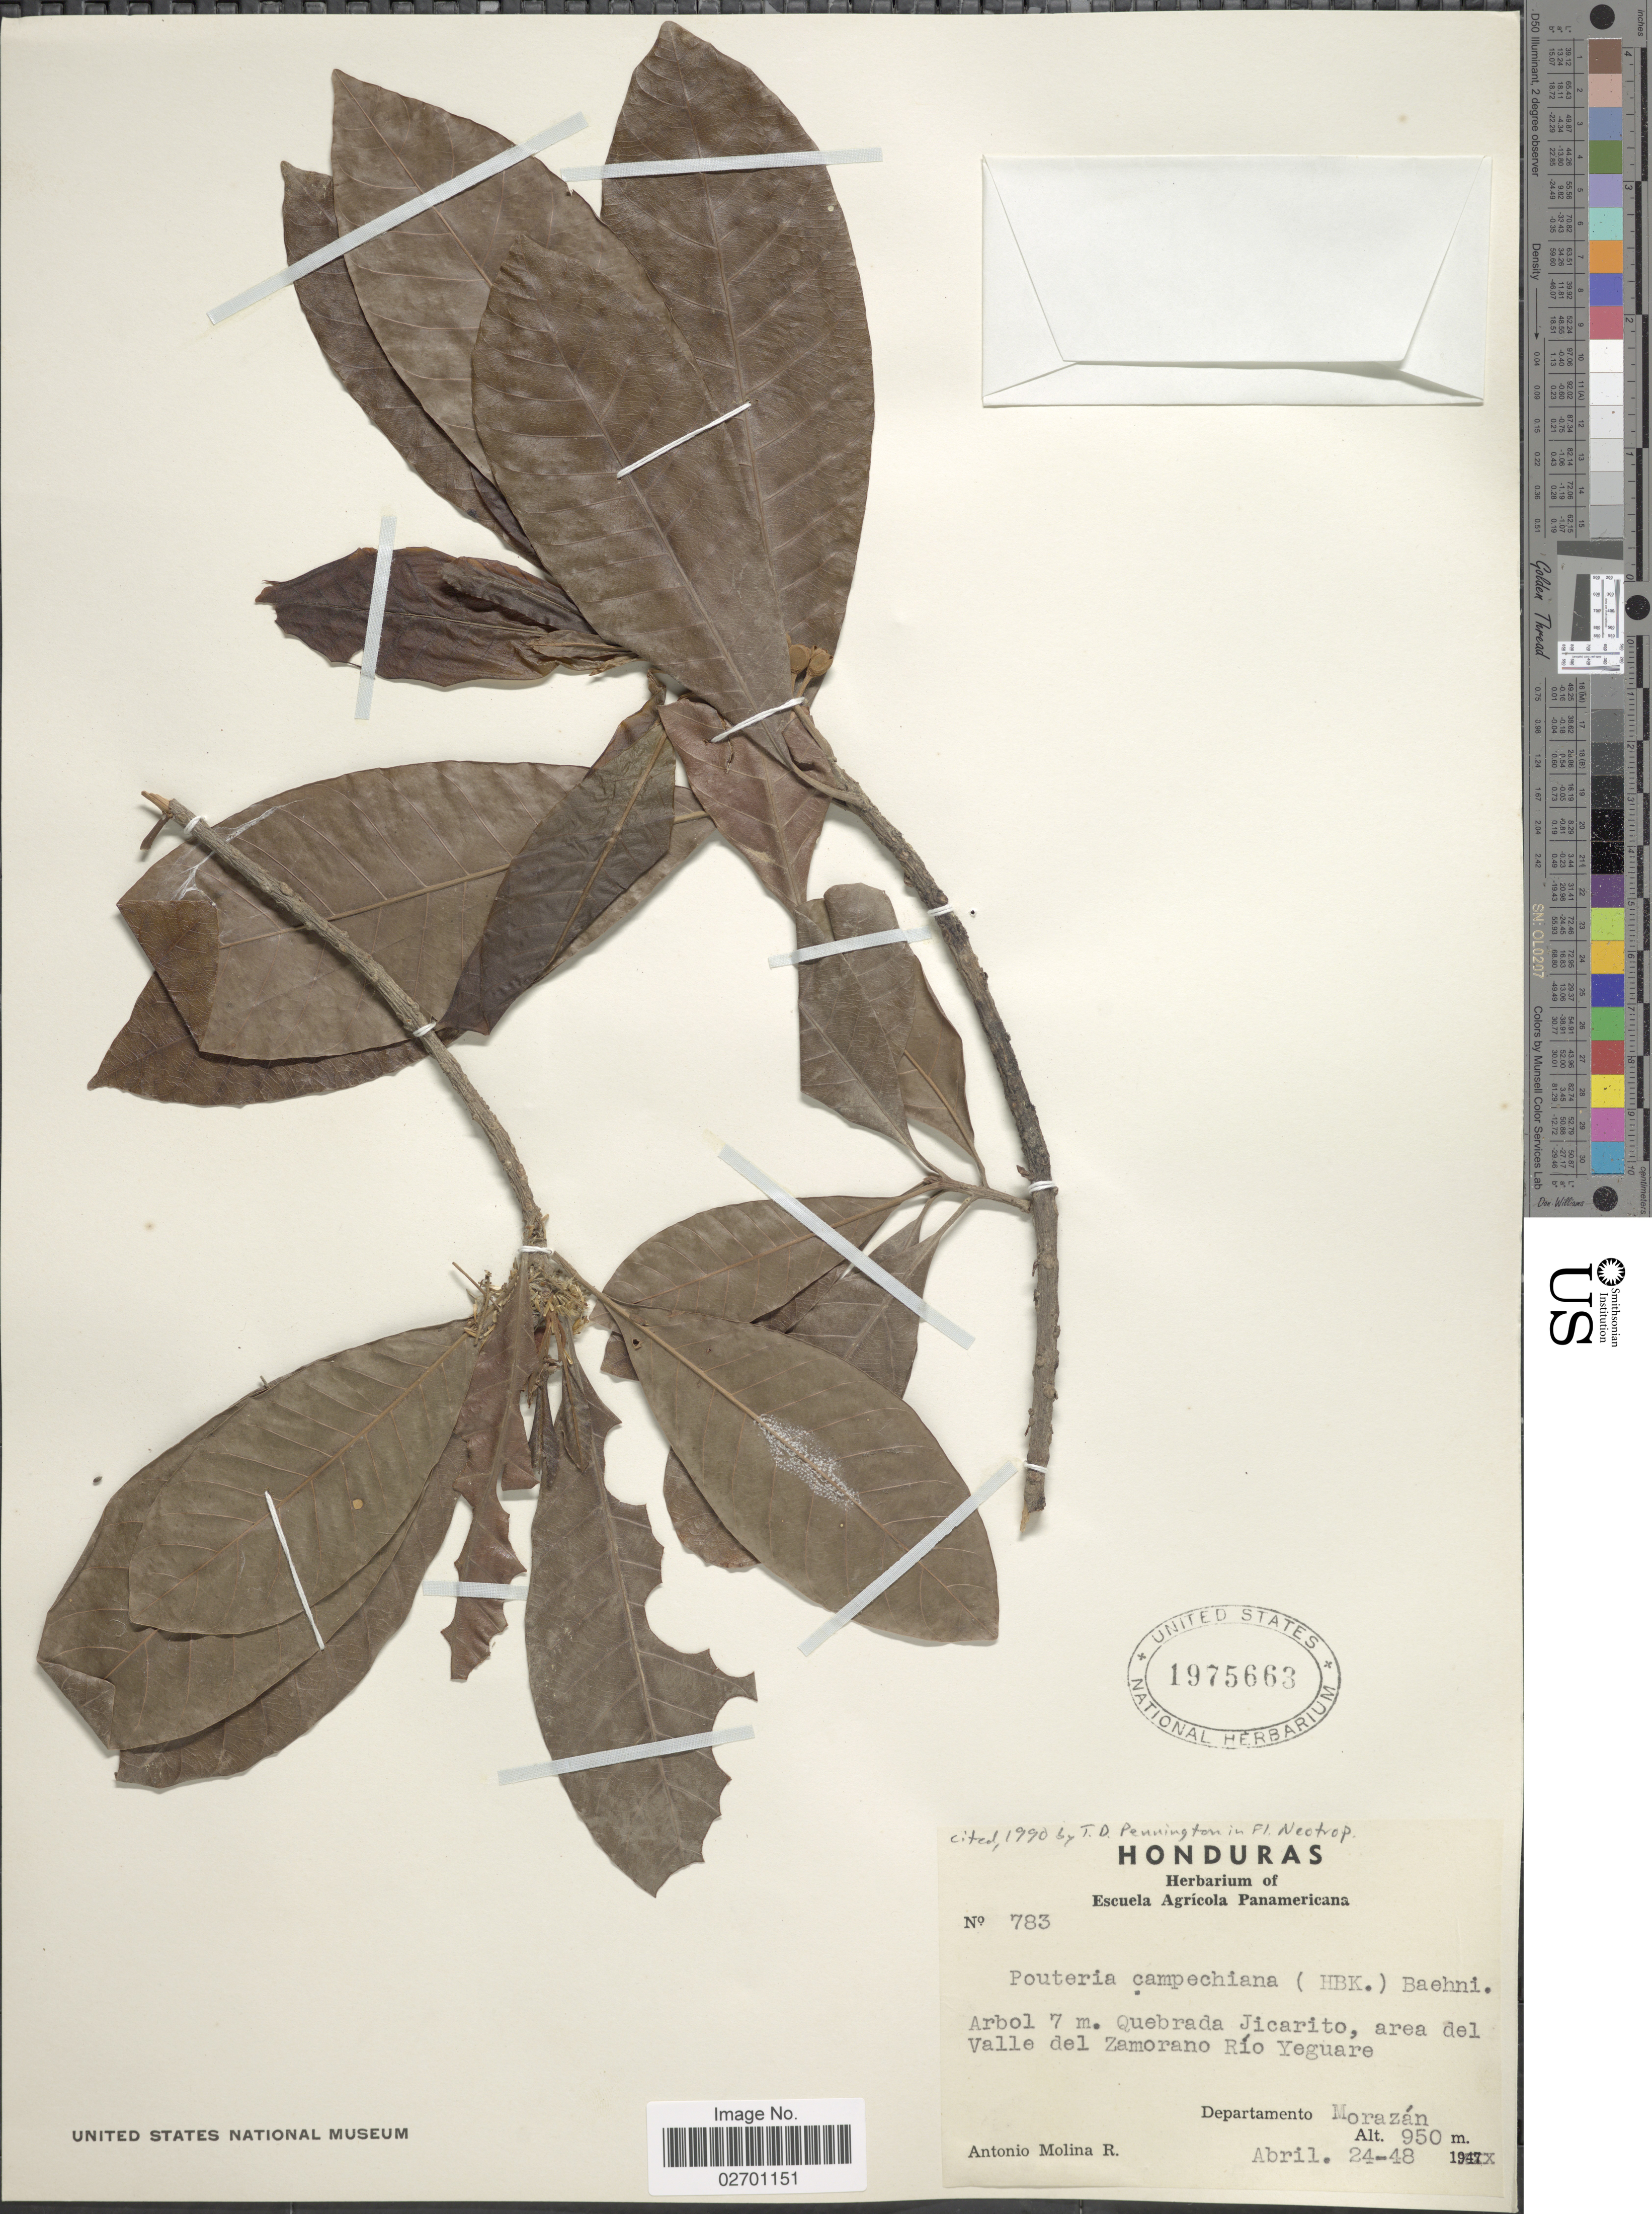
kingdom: Plantae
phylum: Tracheophyta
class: Magnoliopsida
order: Ericales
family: Sapotaceae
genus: Pouteria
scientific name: Pouteria campechiana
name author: (Kunth) Baehni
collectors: A. Molina R.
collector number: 783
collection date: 1948-04-24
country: Honduras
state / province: Fco. Morazán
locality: Quebrada Jicarito, area del Valle del Zamorano Rio Yeguare. Departamento Morazan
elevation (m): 950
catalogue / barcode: US 1975663